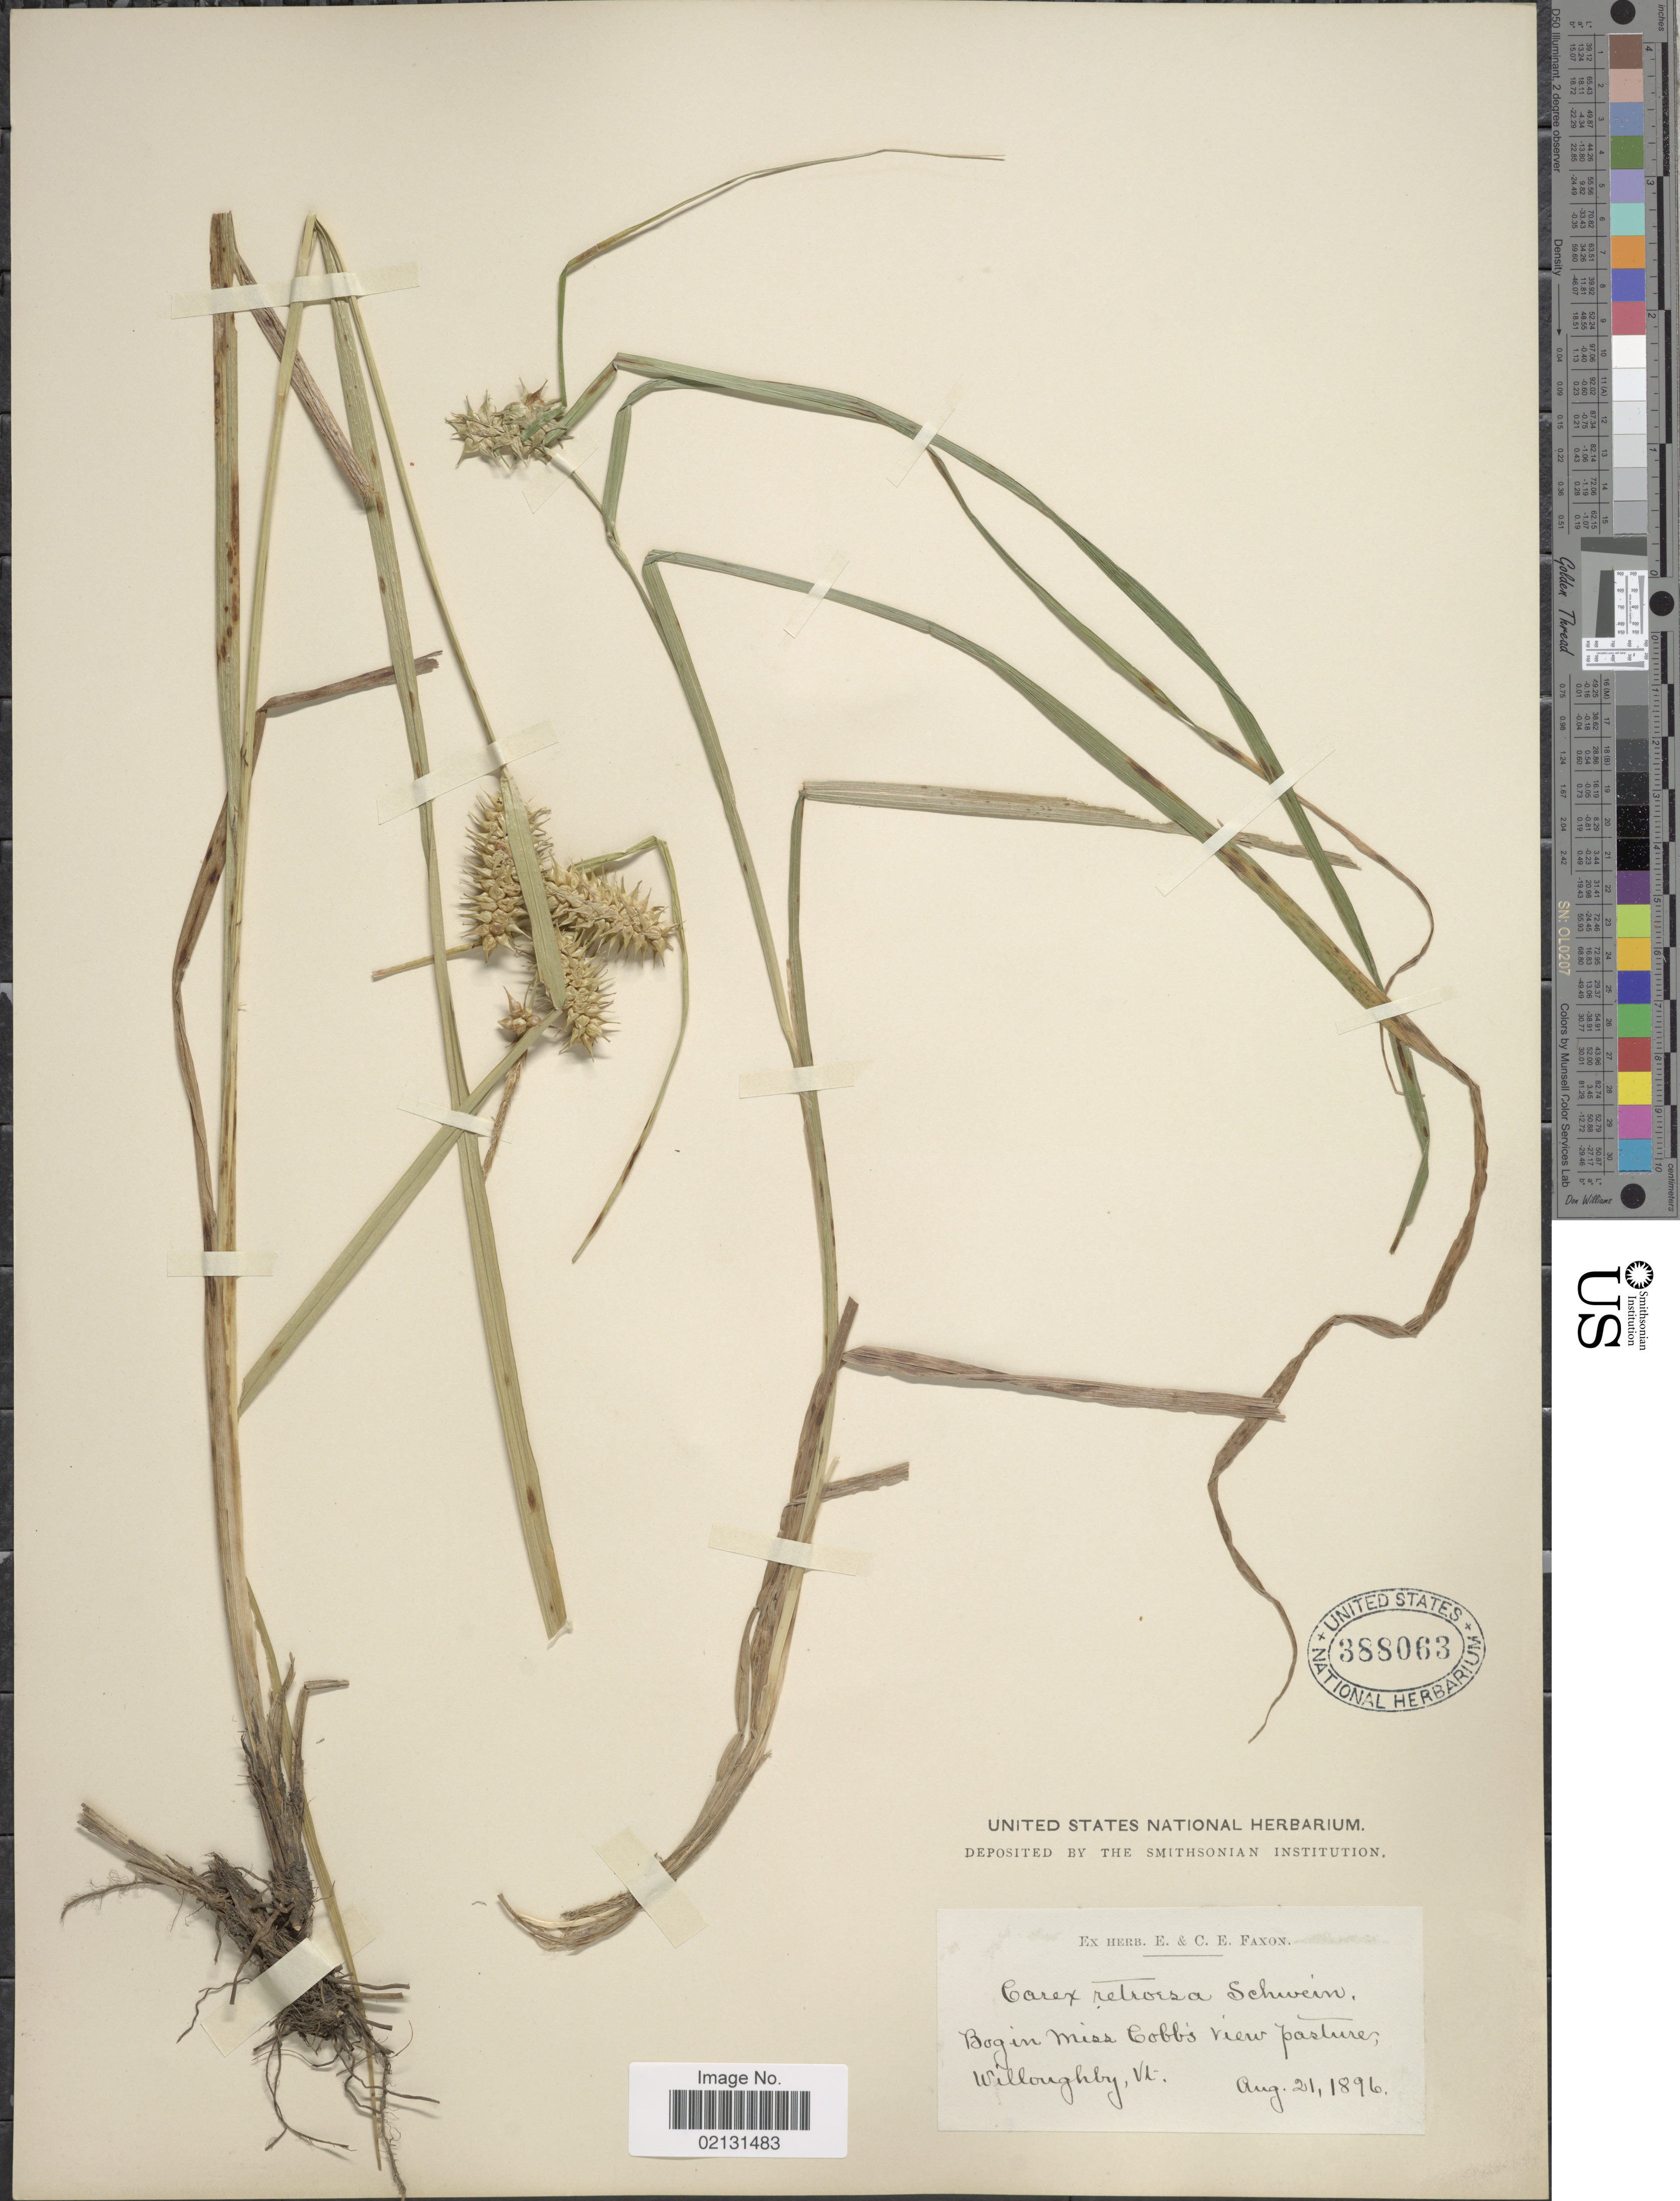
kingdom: Plantae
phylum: Tracheophyta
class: Liliopsida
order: Poales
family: Cyperaceae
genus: Carex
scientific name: Carex retrorsa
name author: Schwein.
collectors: ex herb. E. & C.E. Faxon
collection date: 1896-08-21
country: United States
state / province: Vermont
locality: Bog in Miss Cobb's view pasture, Willoughby.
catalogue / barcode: US 388063